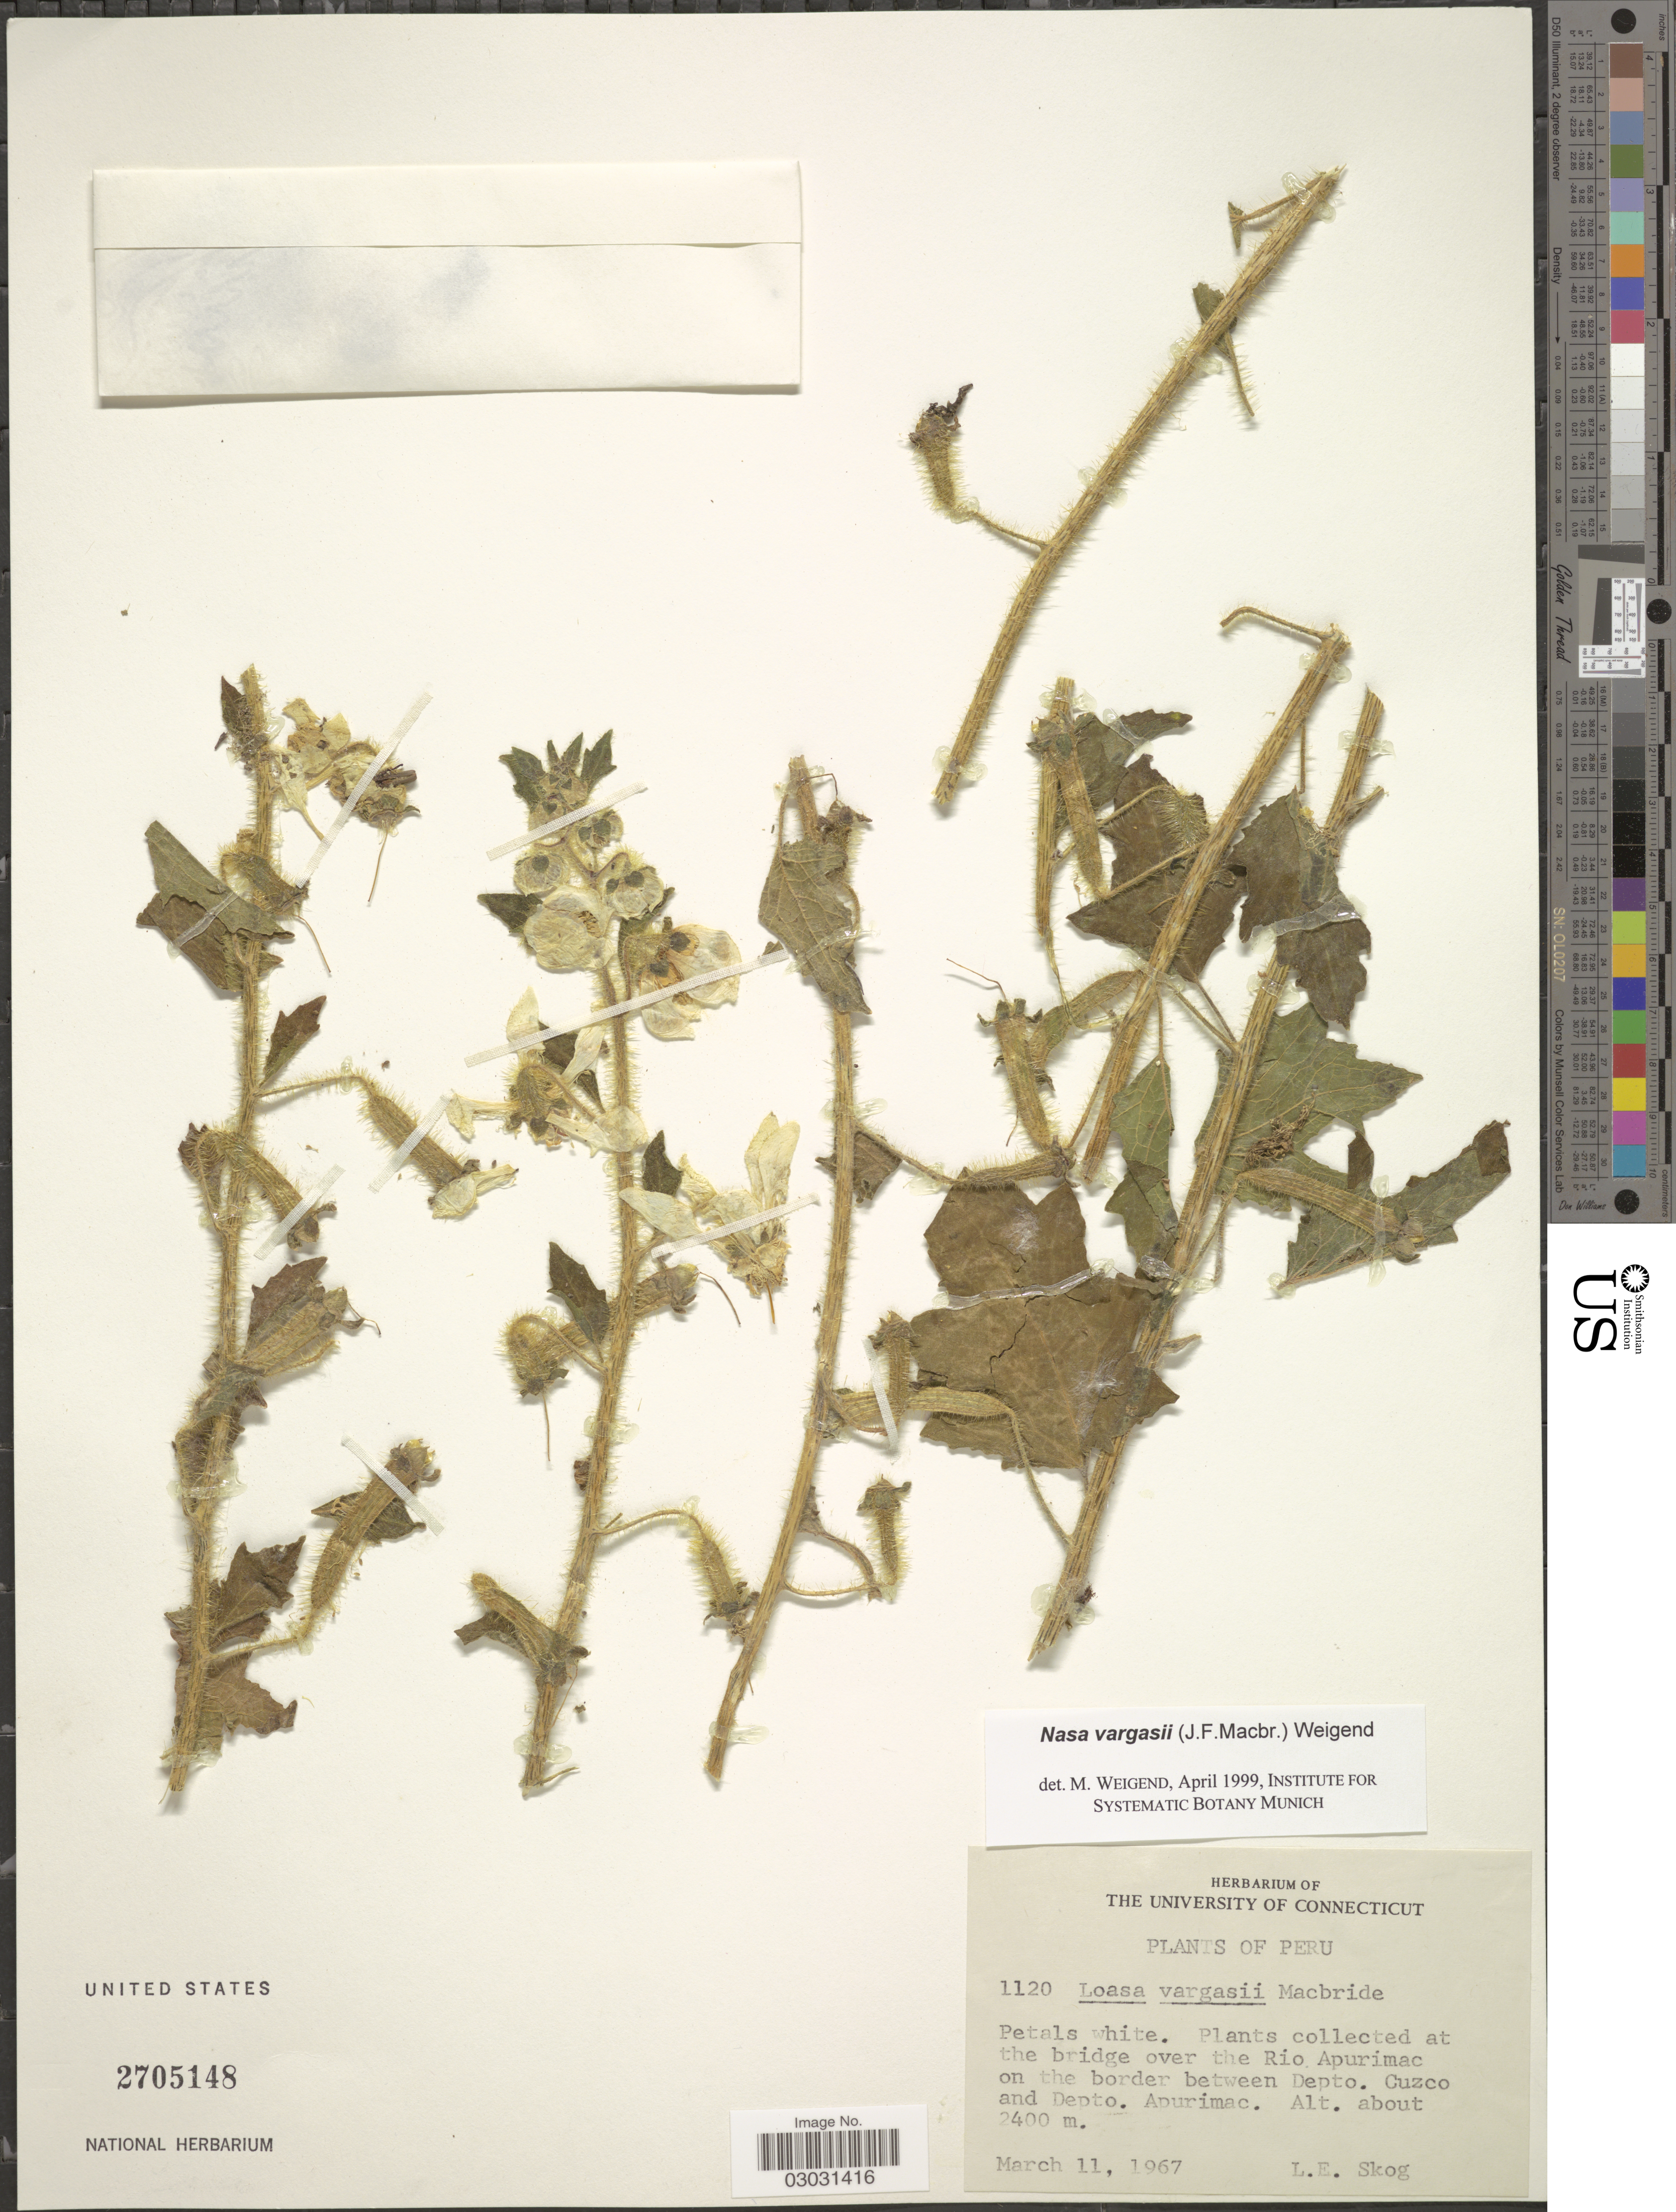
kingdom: Plantae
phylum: Tracheophyta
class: Magnoliopsida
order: Cornales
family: Loasaceae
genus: Nasa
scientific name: Nasa vargasii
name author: (J.F. Macbr.) Weigend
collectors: L. E. Skog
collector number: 1120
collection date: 1967-03-11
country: Peru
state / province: Apurímac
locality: The bridge over the Rio Apurimac on the border between Depto. Cuzco and Depto. Apurimac.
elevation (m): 2400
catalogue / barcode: US 2705148